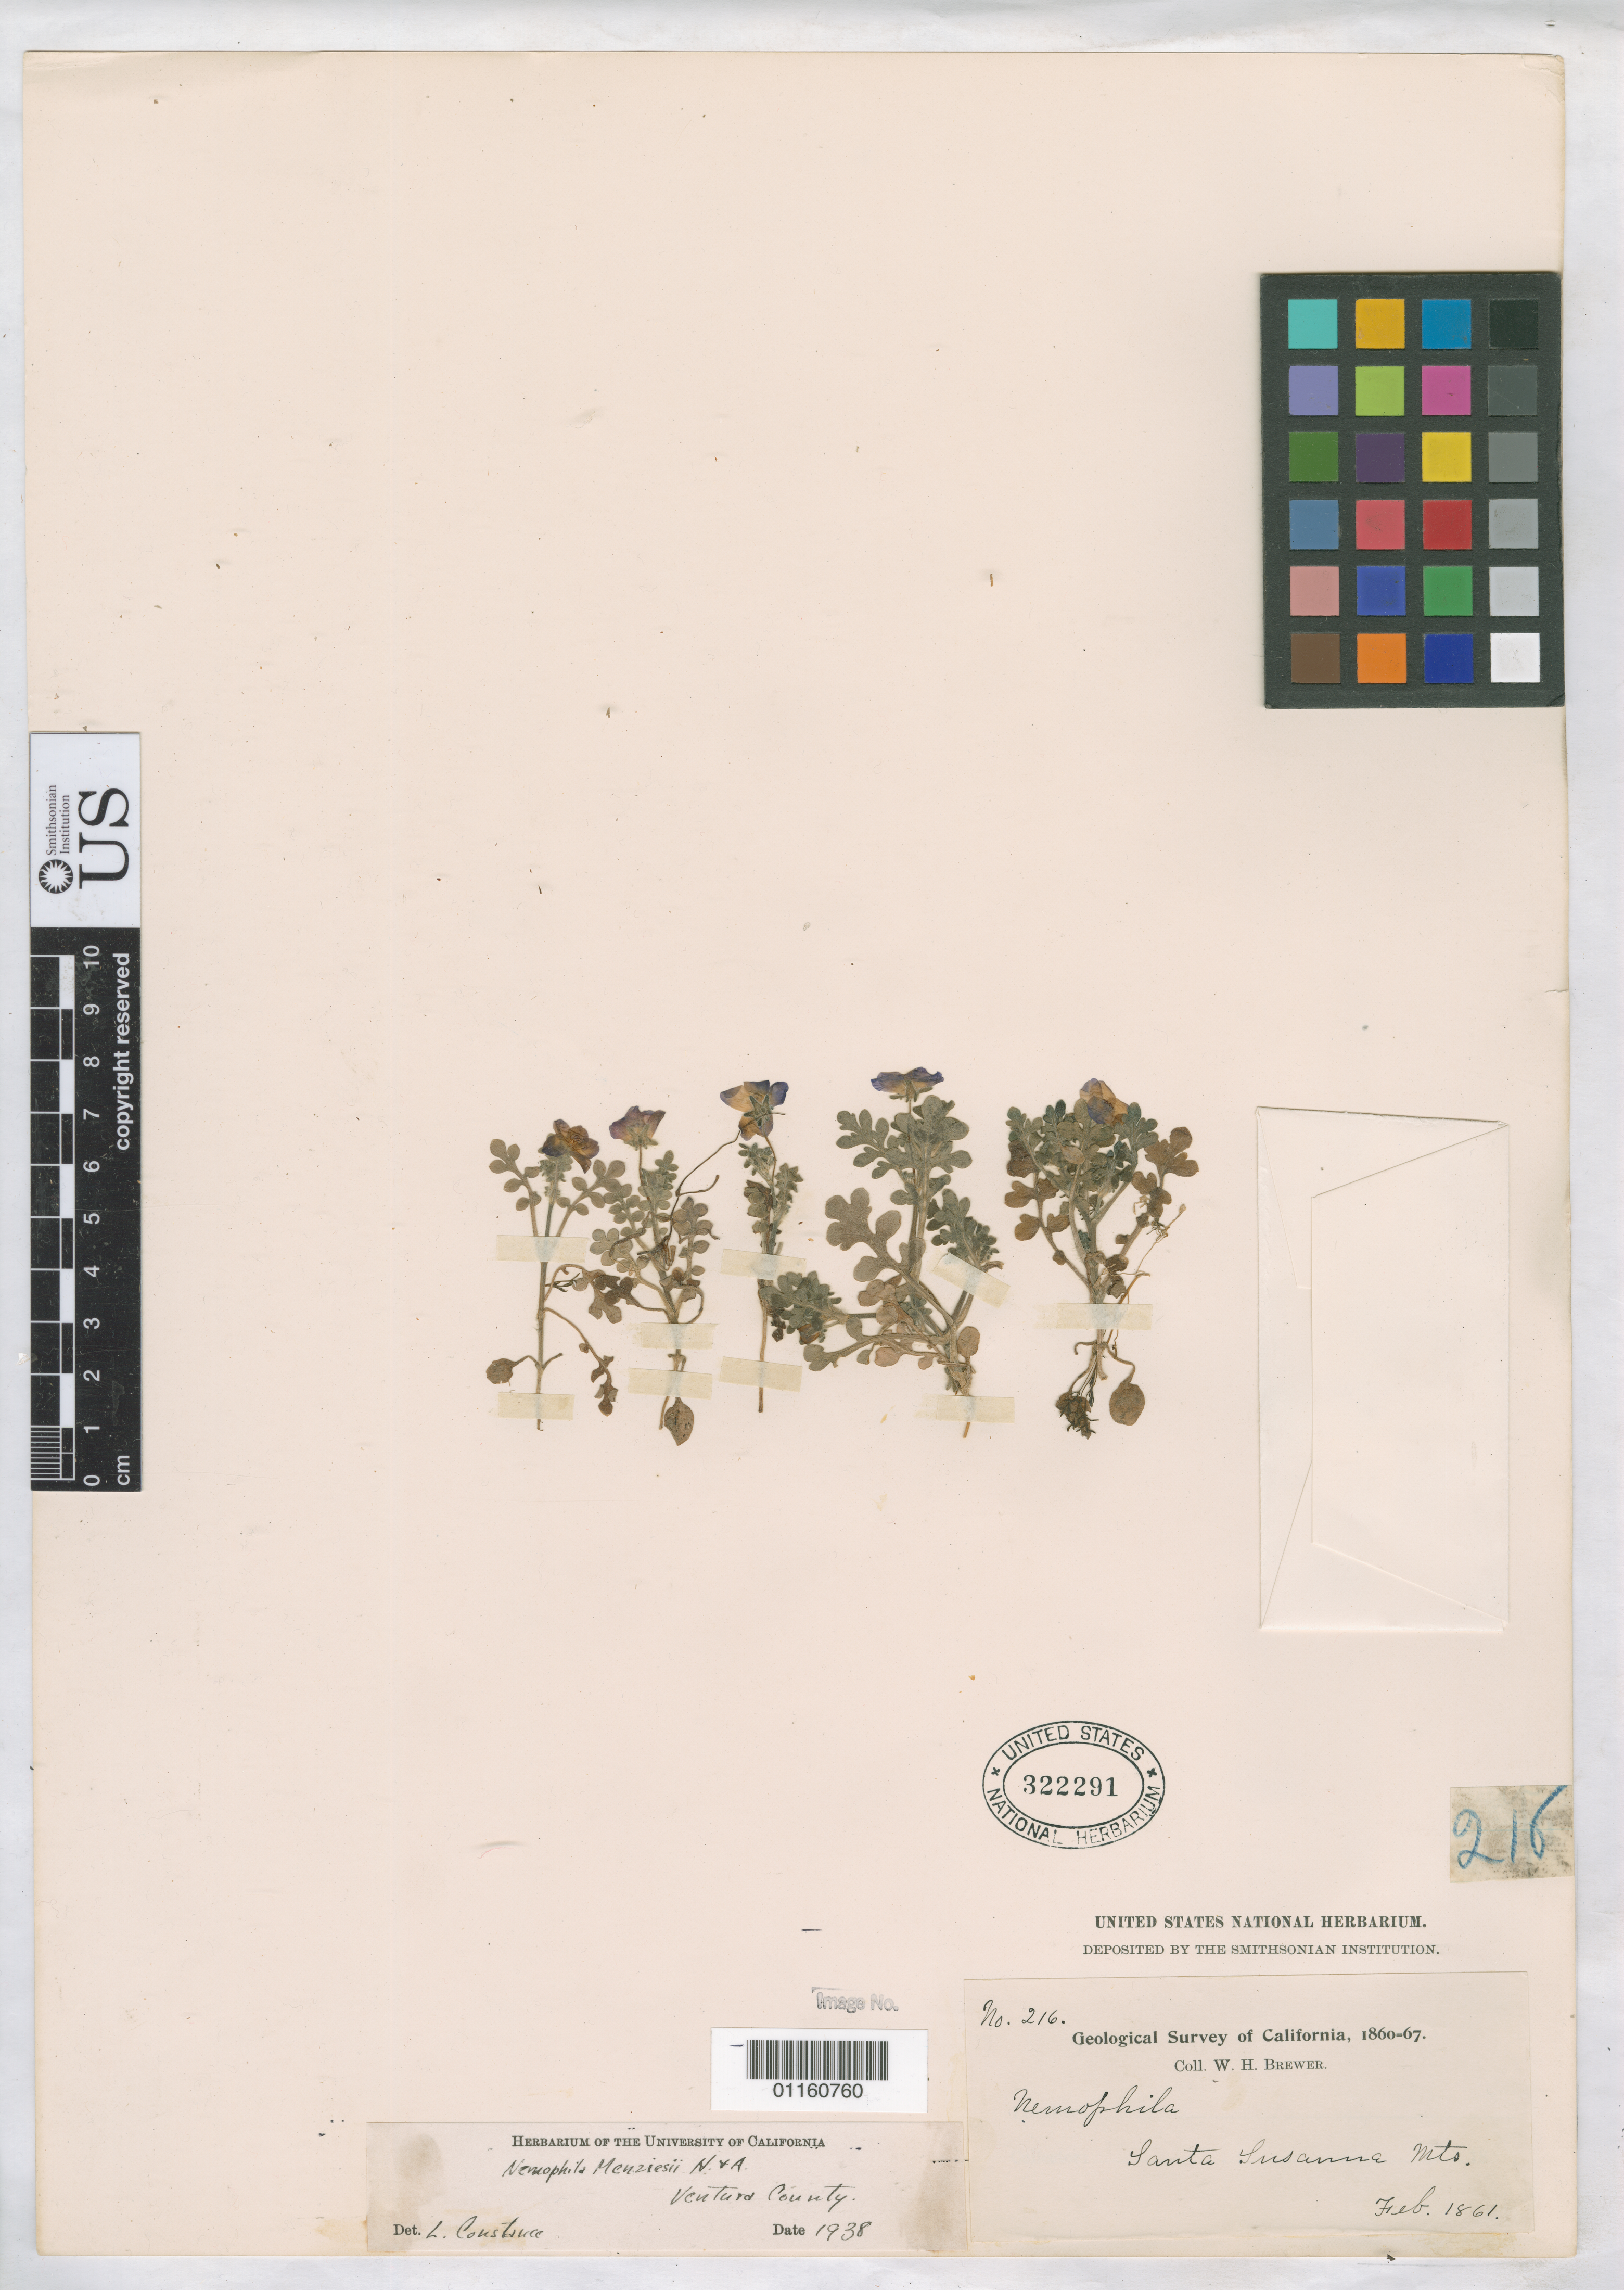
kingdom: Plantae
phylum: Tracheophyta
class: Magnoliopsida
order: Boraginales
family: Hydrophyllaceae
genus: Nemophila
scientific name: Nemophila menziesii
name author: Hook. & Arn.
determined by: Constance, L., (UC), University of California Berkeley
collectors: W. H. Brewer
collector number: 216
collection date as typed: Feb 1861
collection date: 1861-02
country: United States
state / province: California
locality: Santa Susanna Mts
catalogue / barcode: US 322291